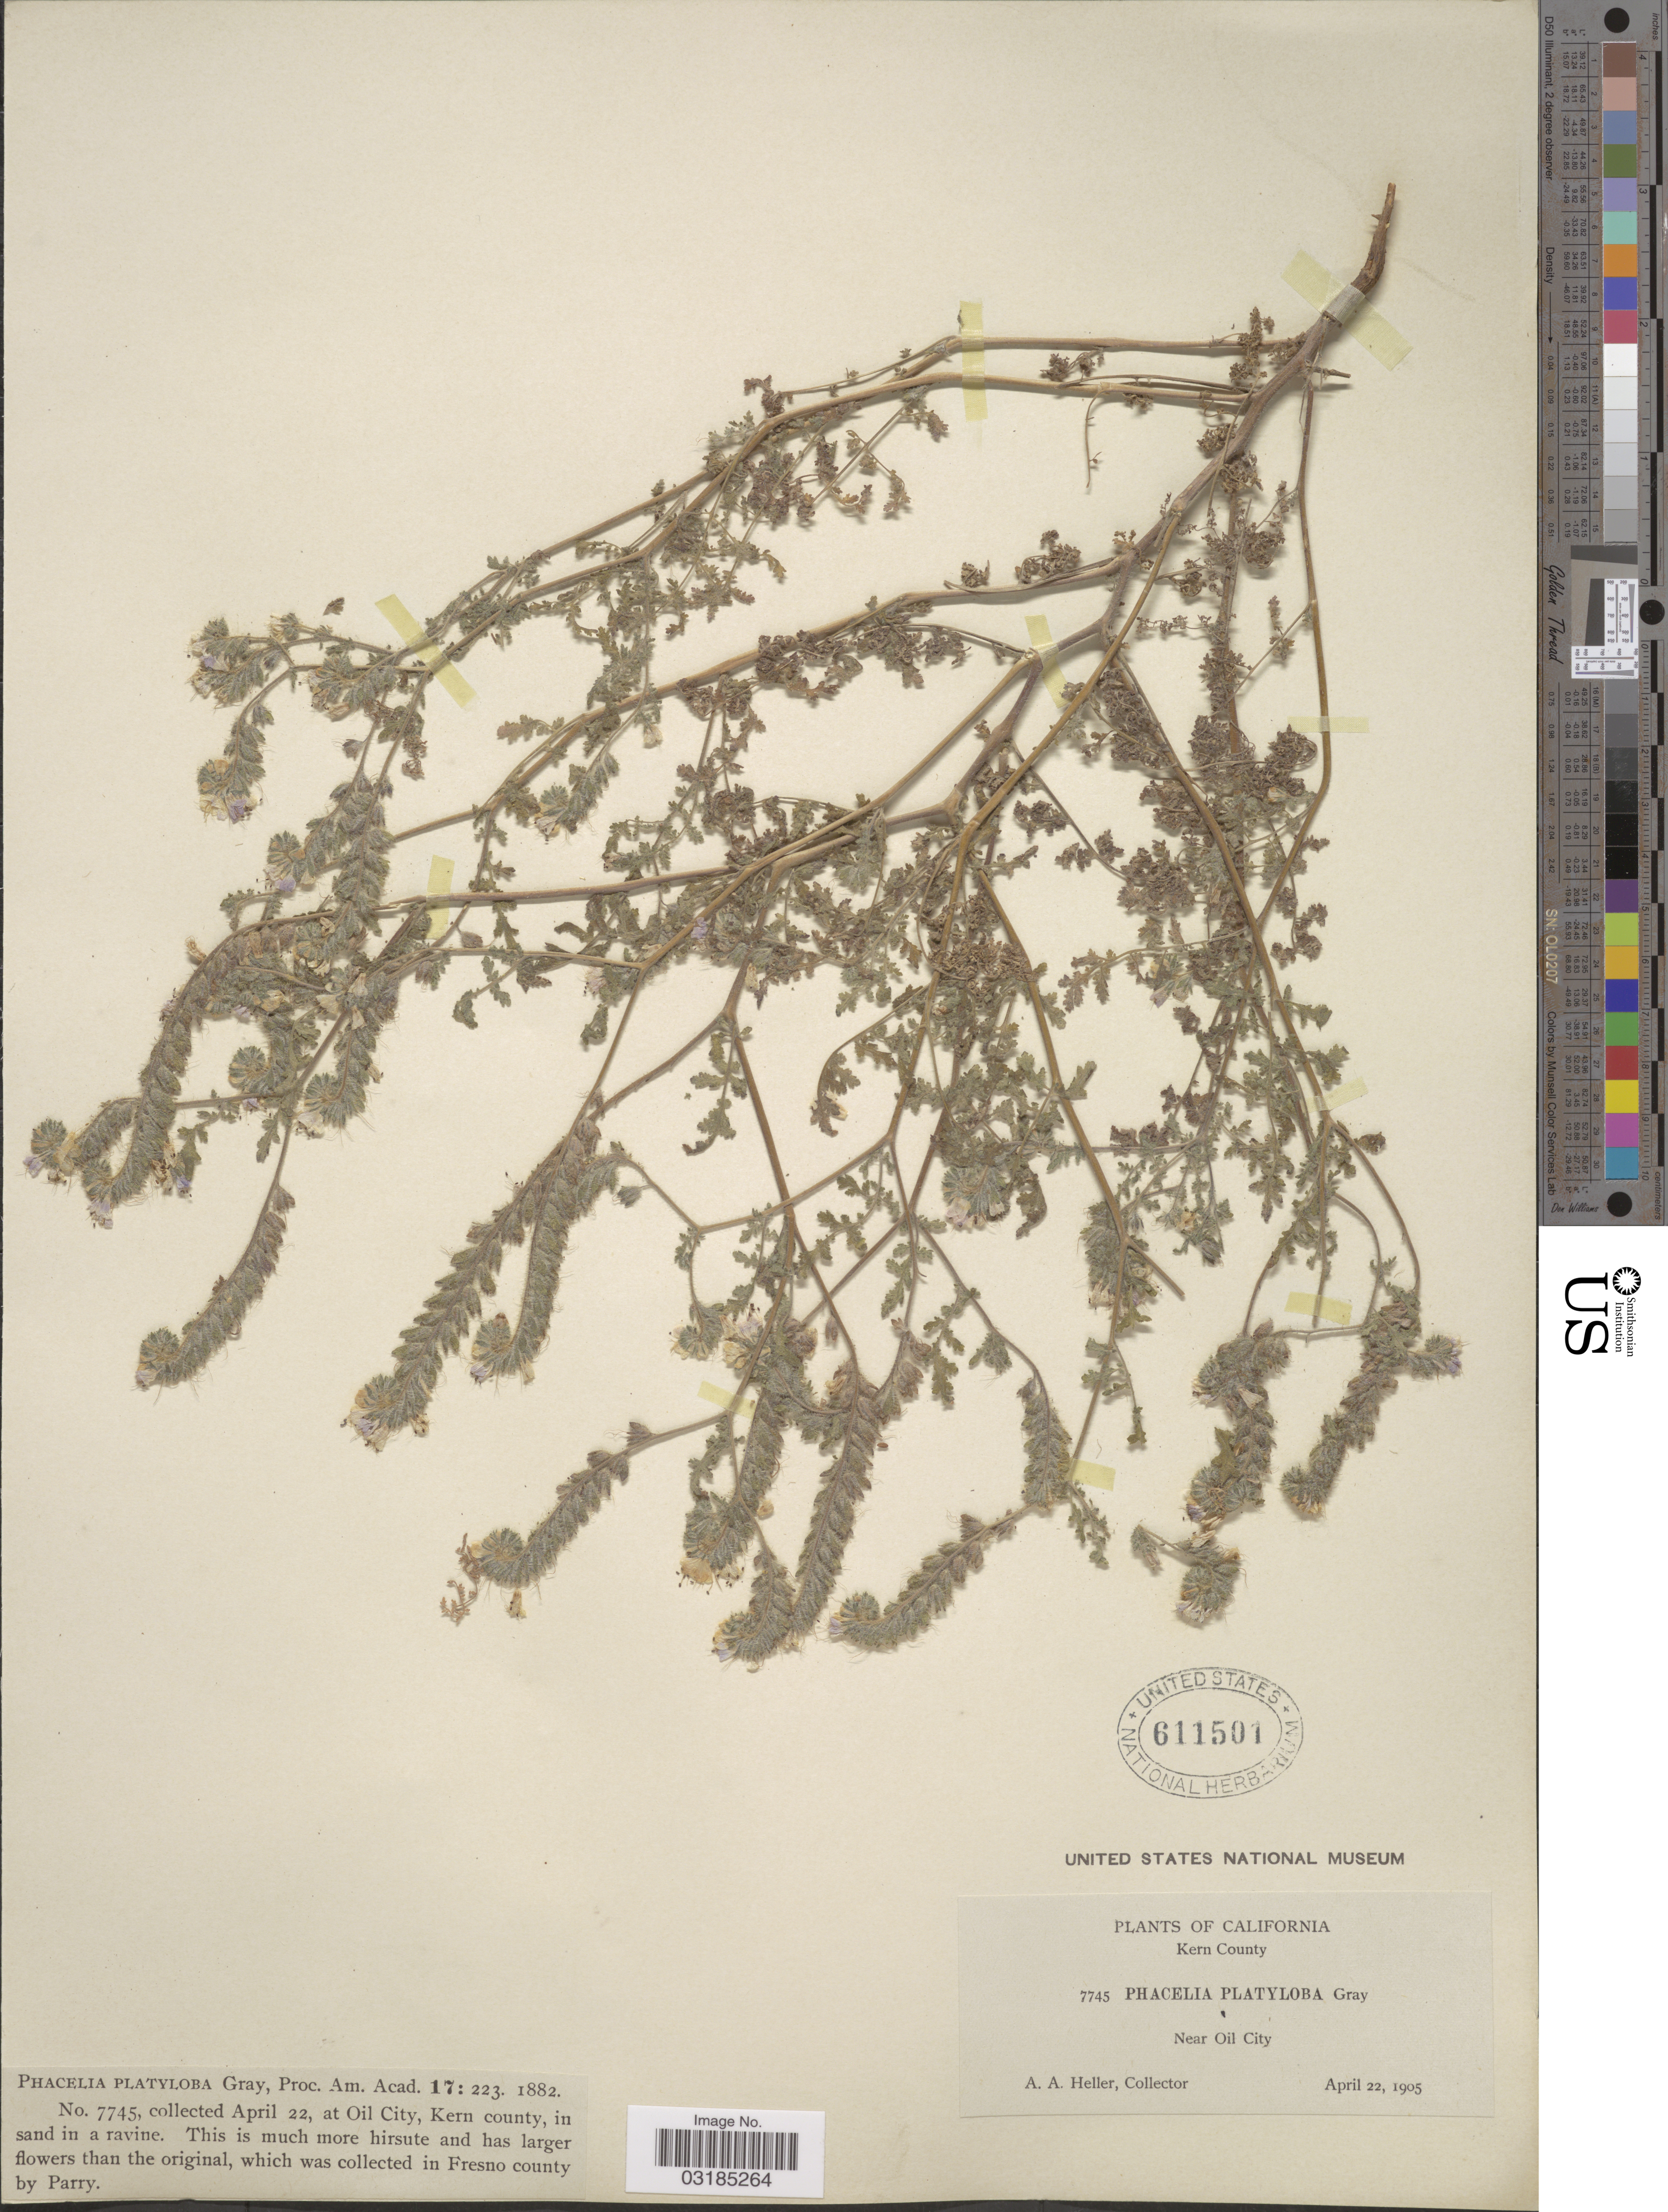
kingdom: Plantae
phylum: Tracheophyta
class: Magnoliopsida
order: Boraginales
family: Hydrophyllaceae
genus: Phacelia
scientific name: Phacelia distans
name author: Benth.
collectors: A. A. Heller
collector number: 7745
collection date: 1905-04-22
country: United States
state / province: California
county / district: Kern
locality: Kern County. Near Oil City.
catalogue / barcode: US 611501